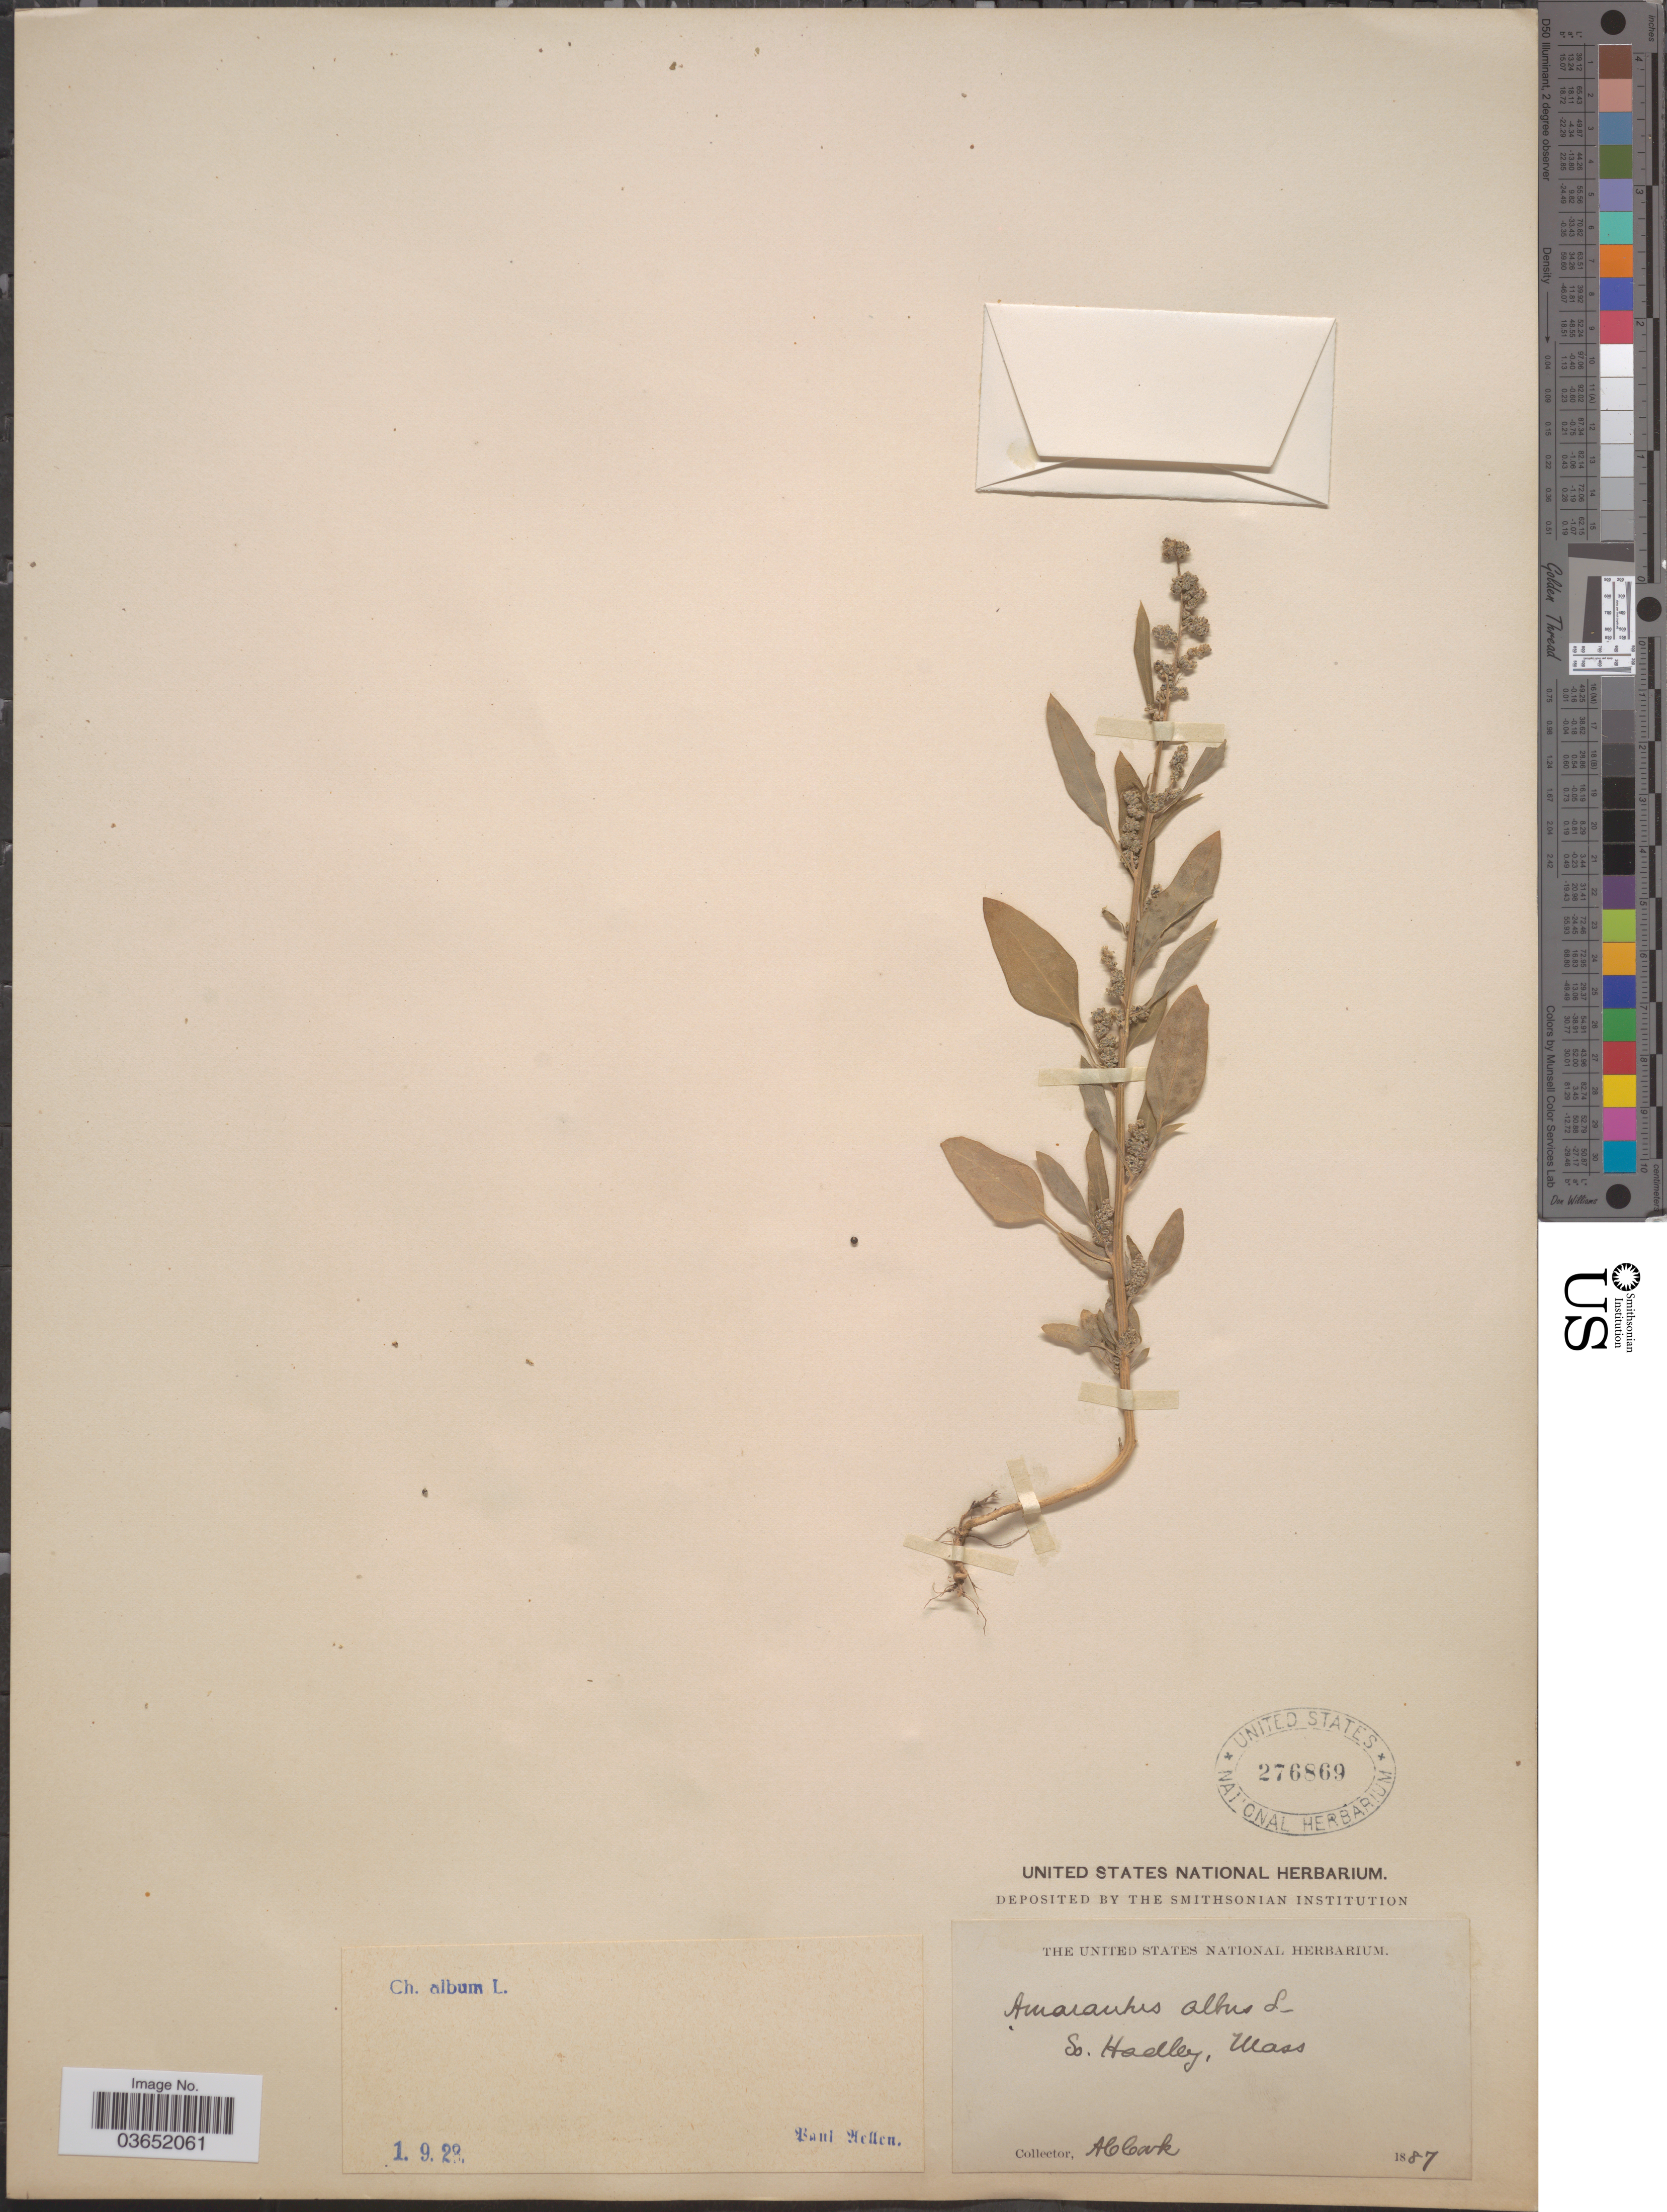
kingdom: Plantae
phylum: Tracheophyta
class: Magnoliopsida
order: Caryophyllales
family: Amaranthaceae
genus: Chenopodium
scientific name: Chenopodium album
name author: L.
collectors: A. Cook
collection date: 1887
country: United States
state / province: Massachusetts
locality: So. Hadley.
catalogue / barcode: US 276869